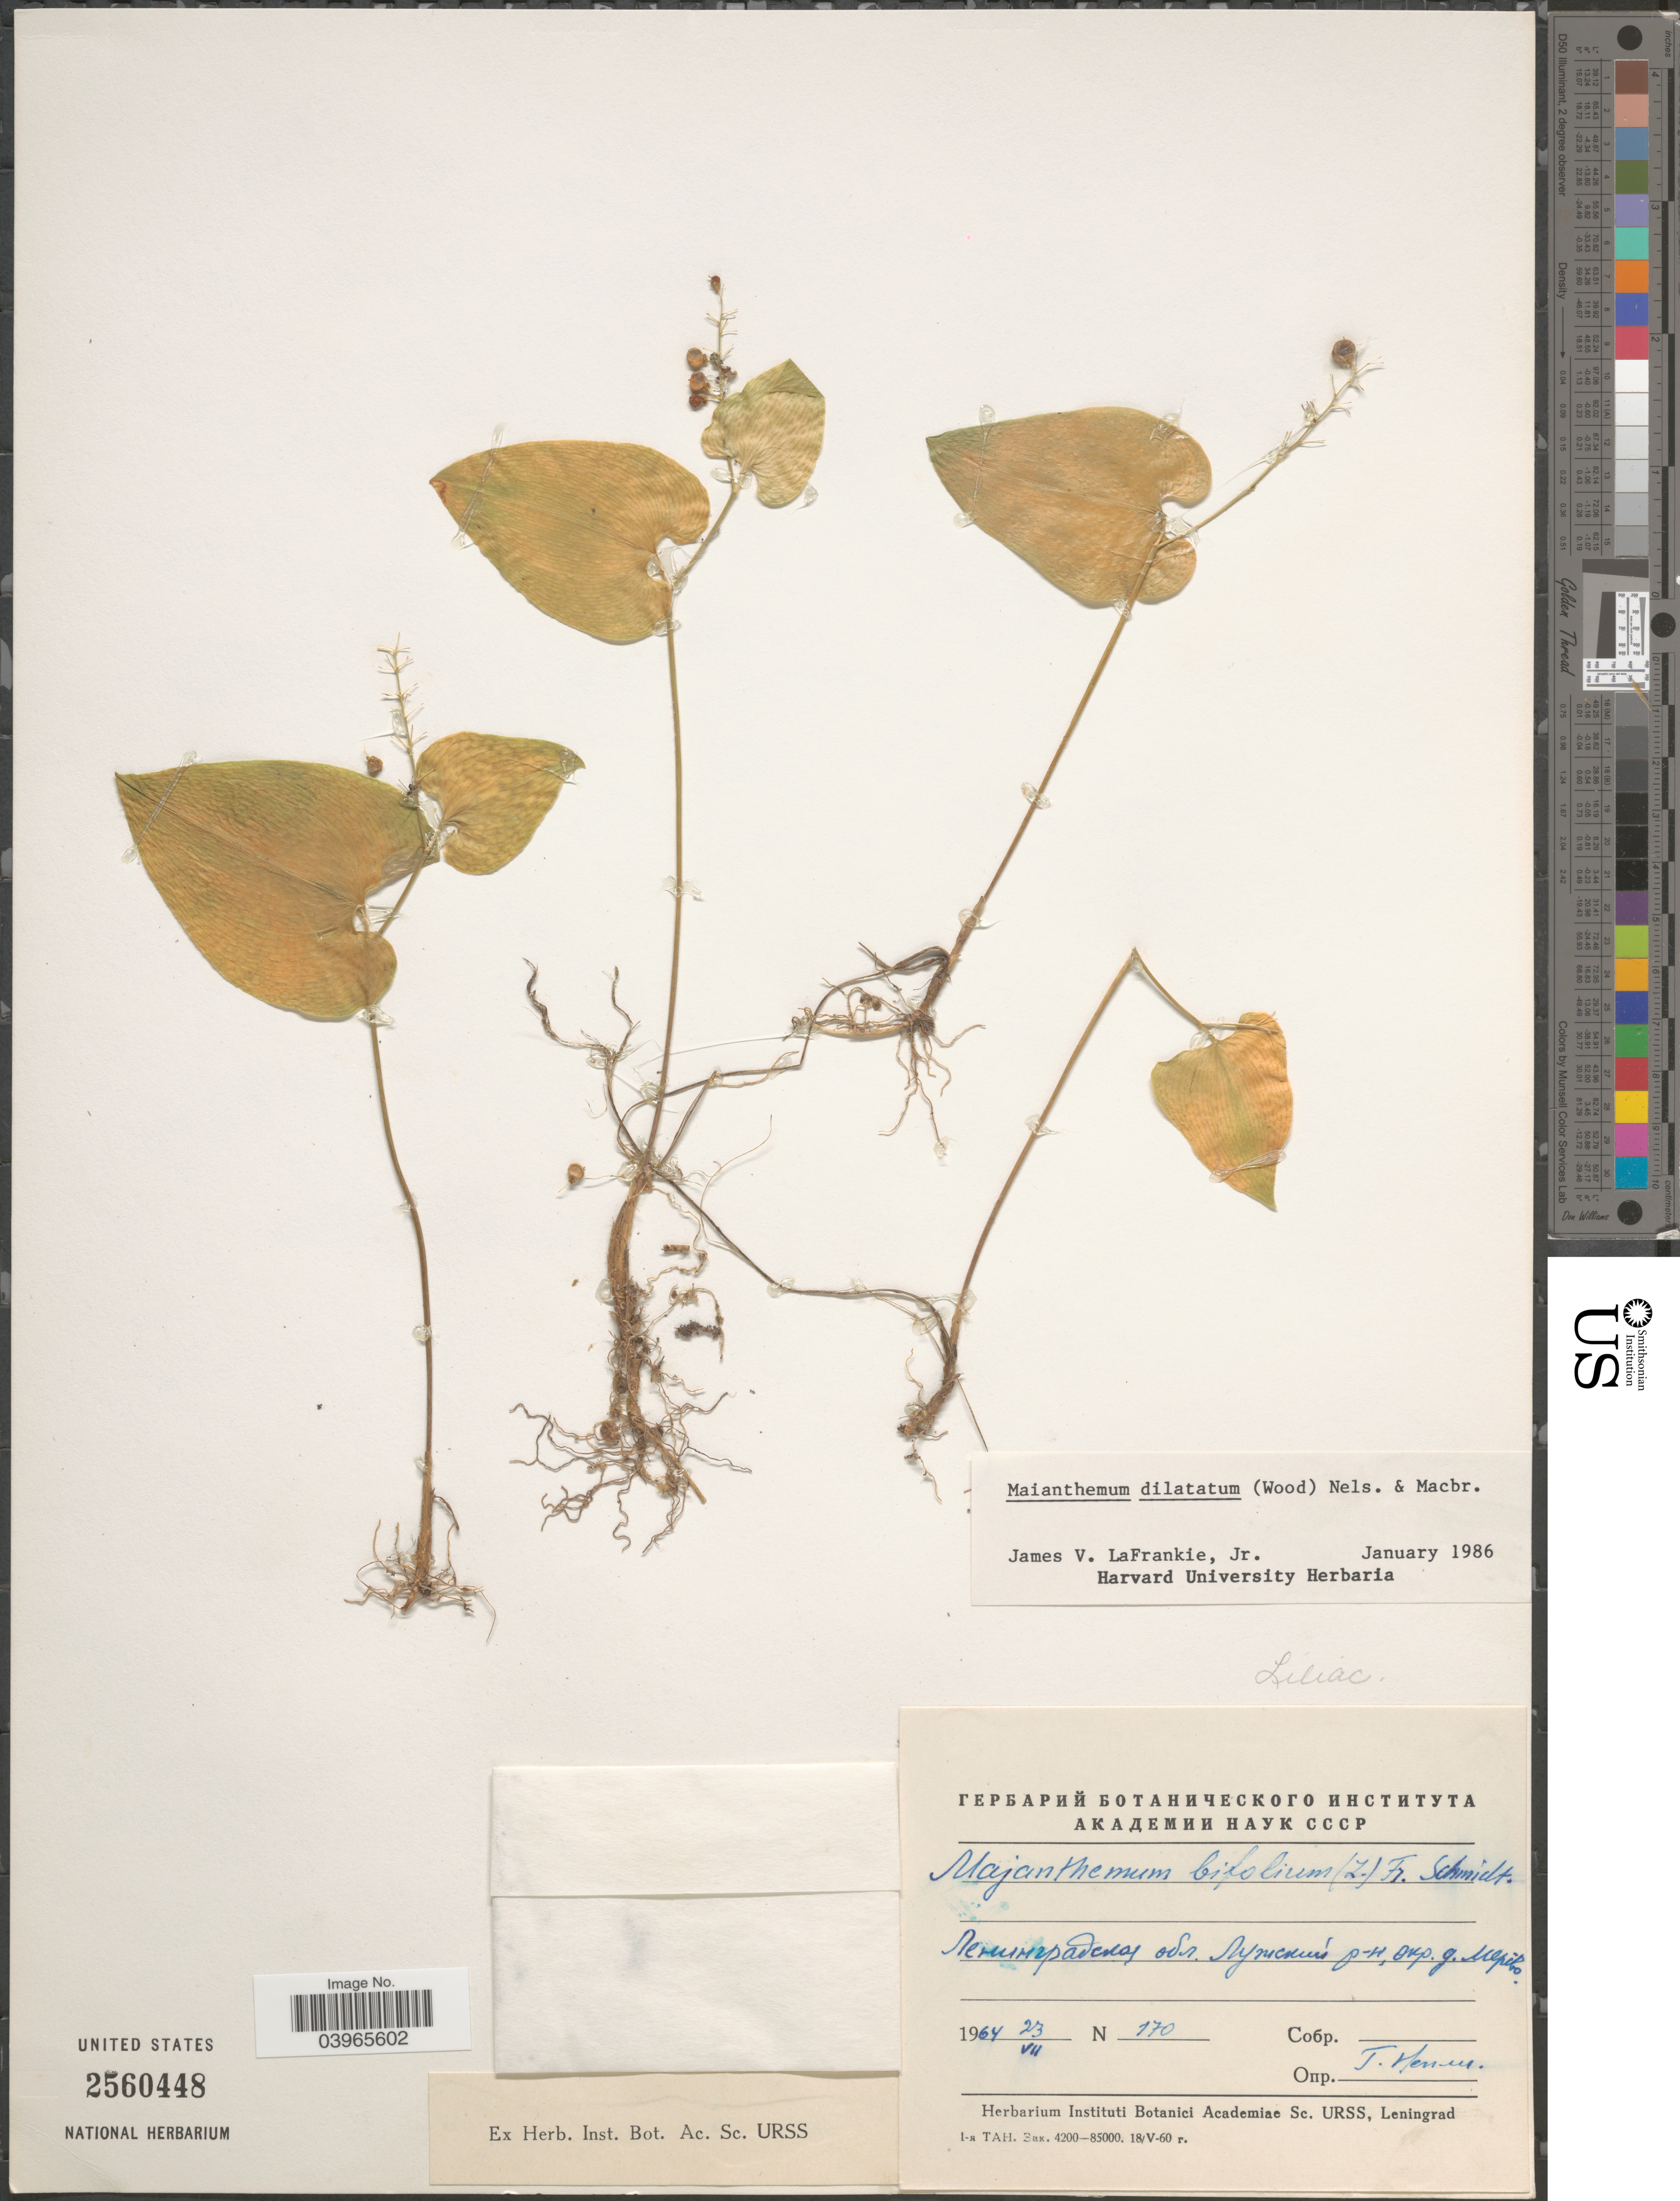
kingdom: Plantae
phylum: Tracheophyta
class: Liliopsida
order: Asparagales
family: Asparagaceae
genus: Maianthemum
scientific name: Maianthemum dilatatum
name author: (Alph. Wood) A. Nelson & J.F. Macbr.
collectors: G. Nepli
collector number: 170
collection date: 1964-07-23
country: Russian Federation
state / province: Leningrad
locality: Luzhskiy Rayon, vicinity of village Merevo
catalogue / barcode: US 2560448